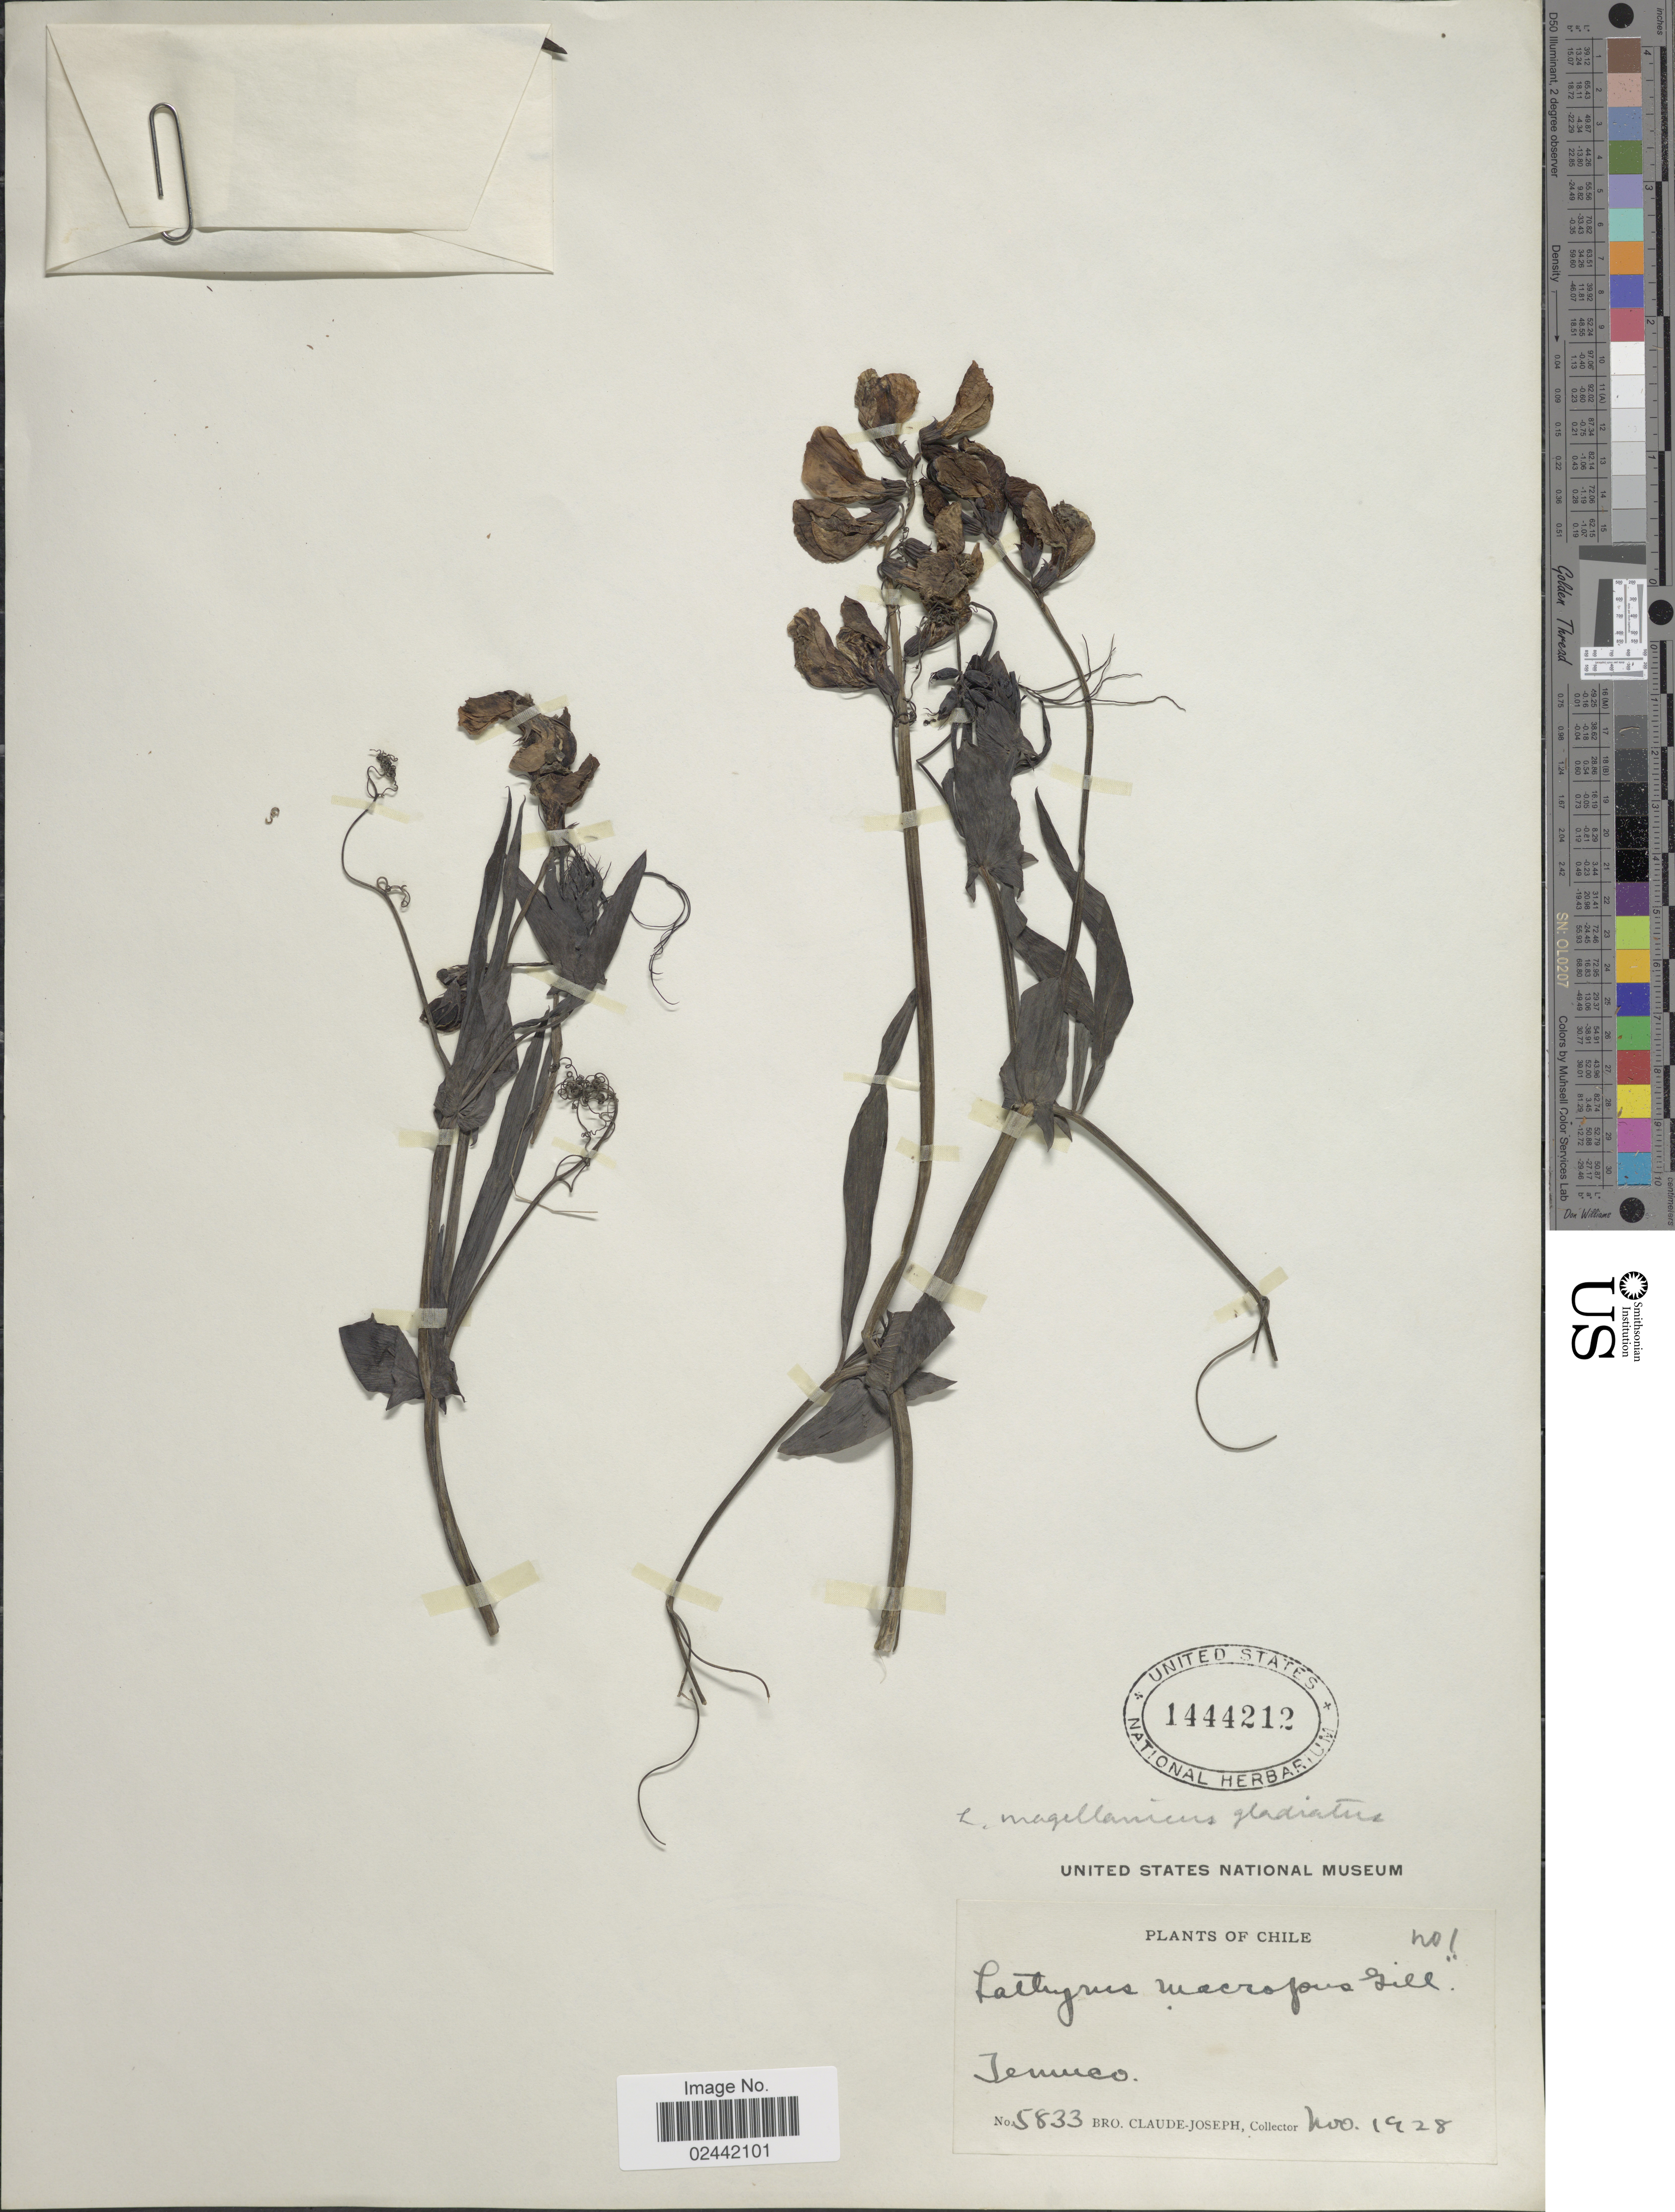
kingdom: Plantae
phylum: Tracheophyta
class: Magnoliopsida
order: Fabales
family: Fabaceae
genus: Lathyrus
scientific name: Lathyrus magellanicus var. gladiatus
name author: (Hook.) Kuntze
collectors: Bro. Claude-Joseph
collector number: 5833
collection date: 1928-11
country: Chile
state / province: Araucanía (IX)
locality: Temuco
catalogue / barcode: US 1444212